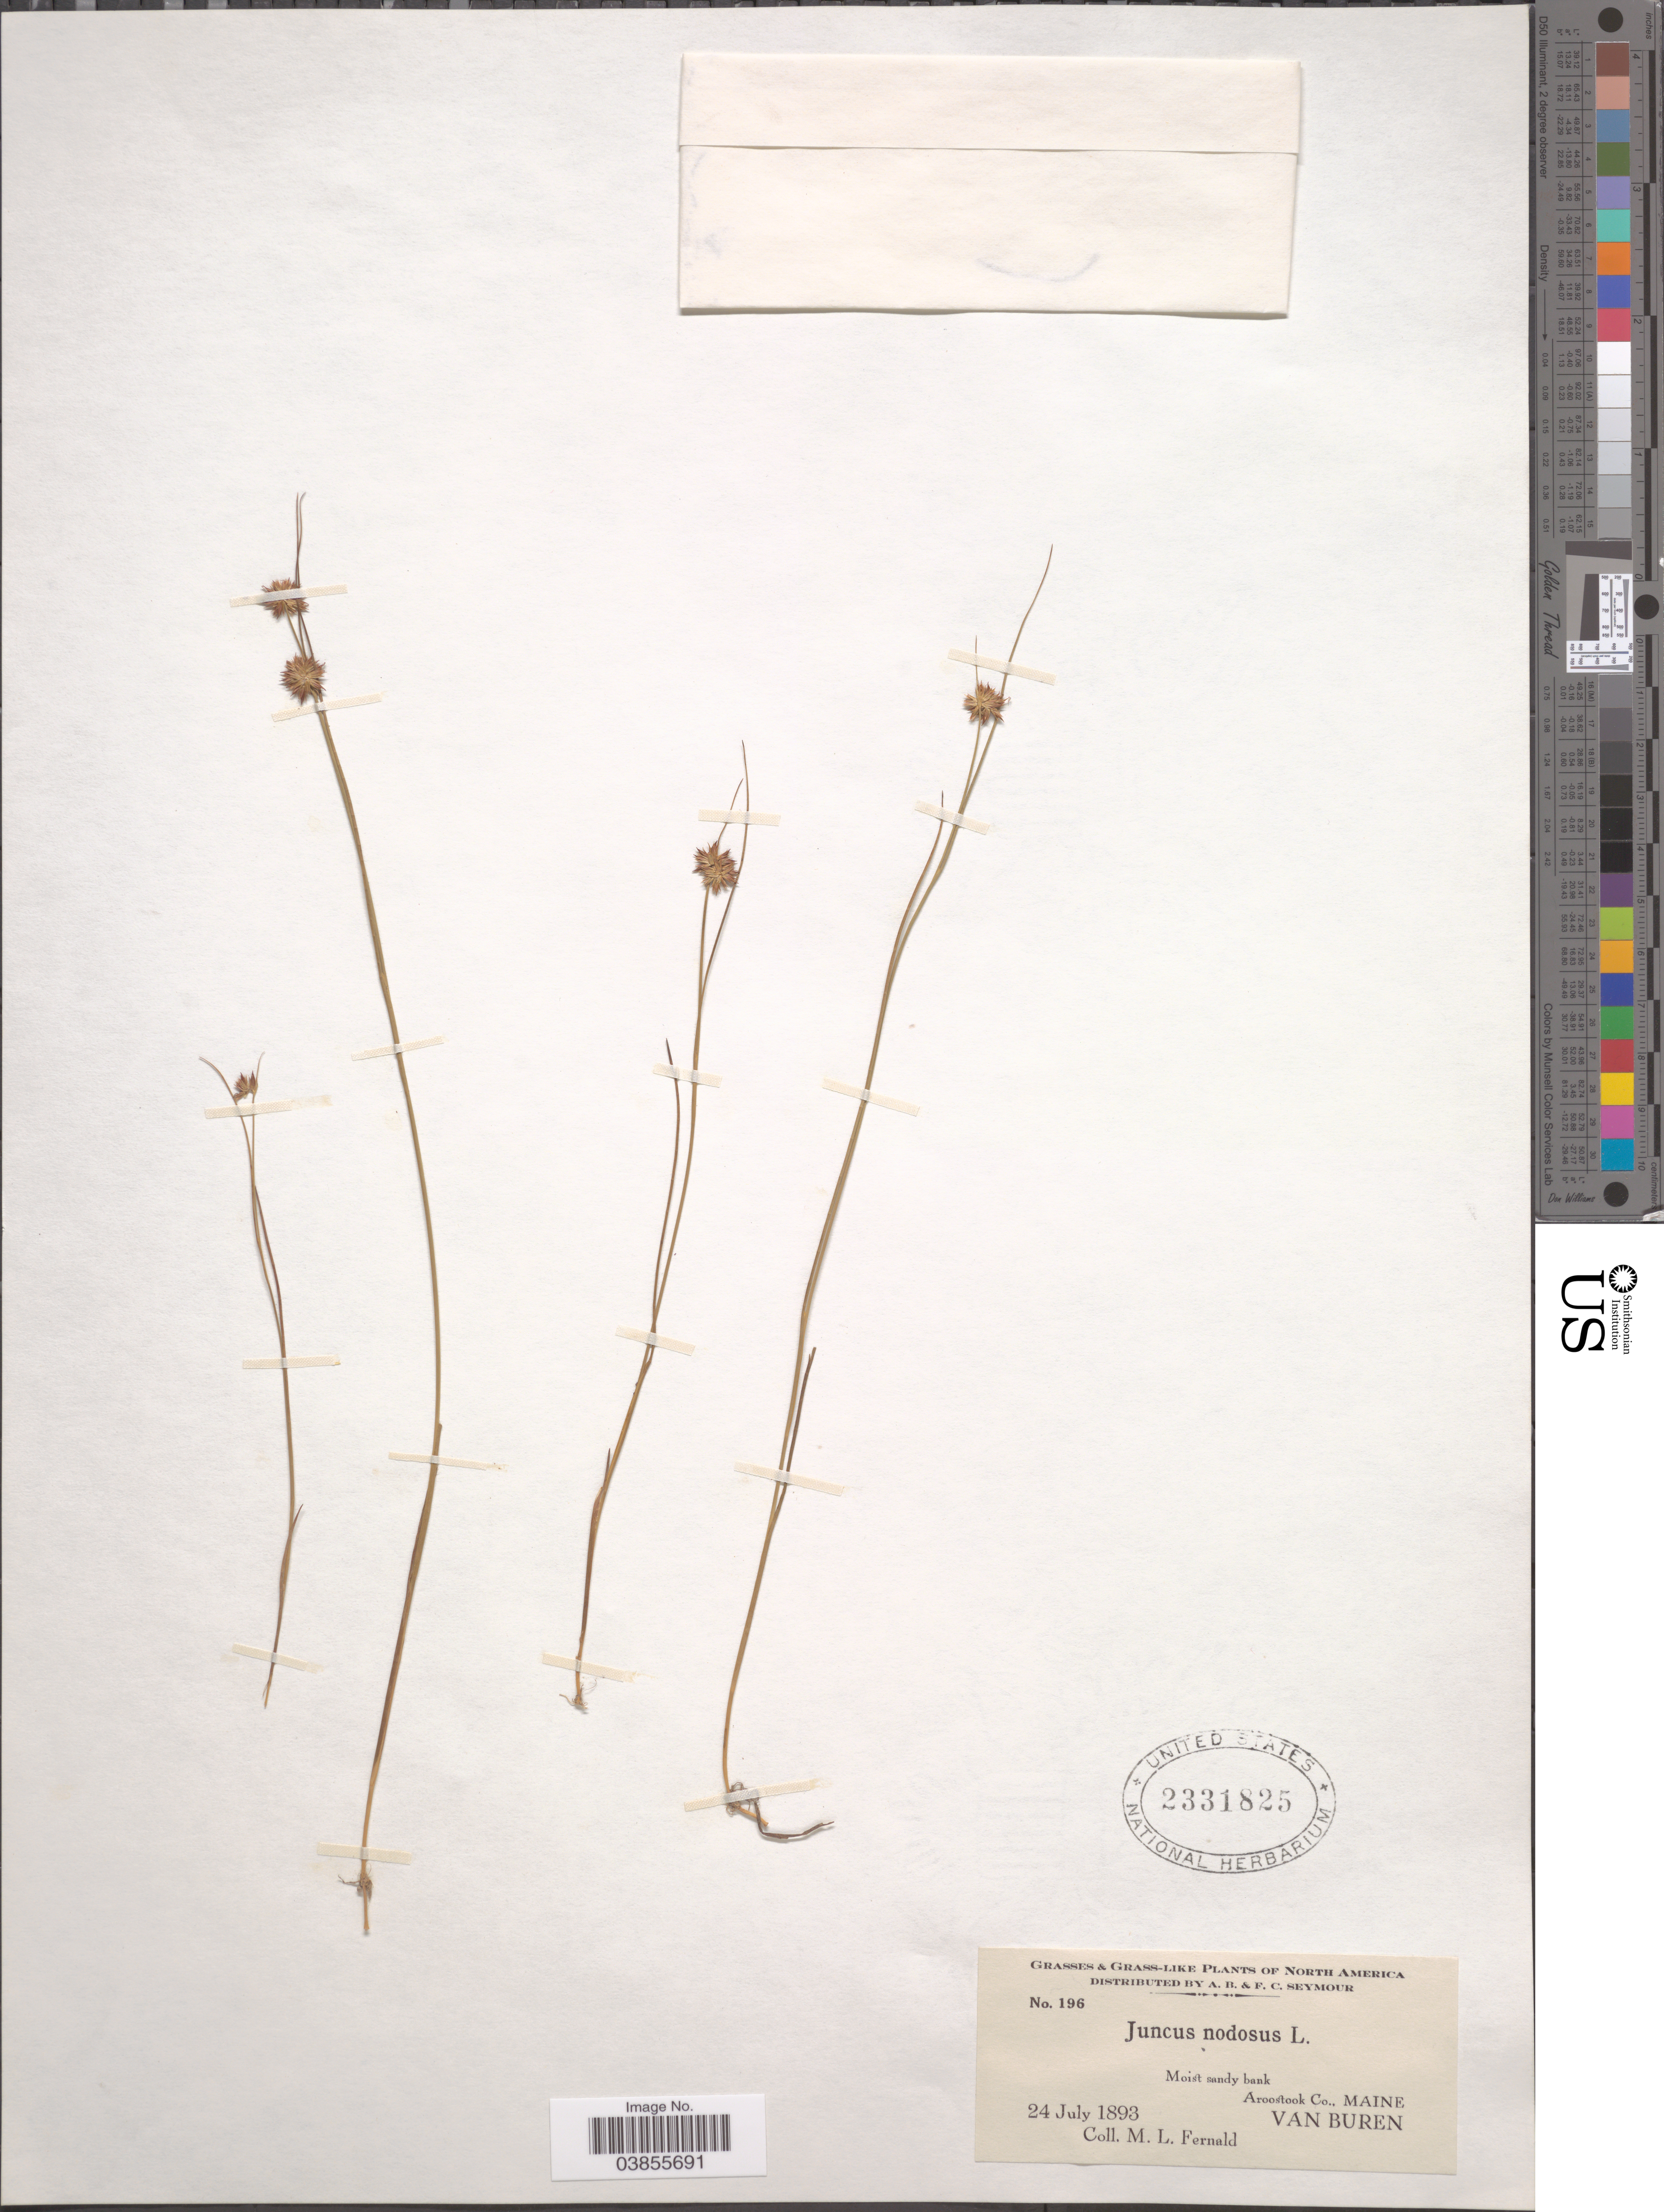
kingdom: Plantae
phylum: Tracheophyta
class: Liliopsida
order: Poales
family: Juncaceae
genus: Juncus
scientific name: Juncus nodosus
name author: L.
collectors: M. L. Fernald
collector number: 196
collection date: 1893-07-24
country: United States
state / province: Maine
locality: Moist sandy bank , Oroostook Co., Van Buren.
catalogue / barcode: US 2331825